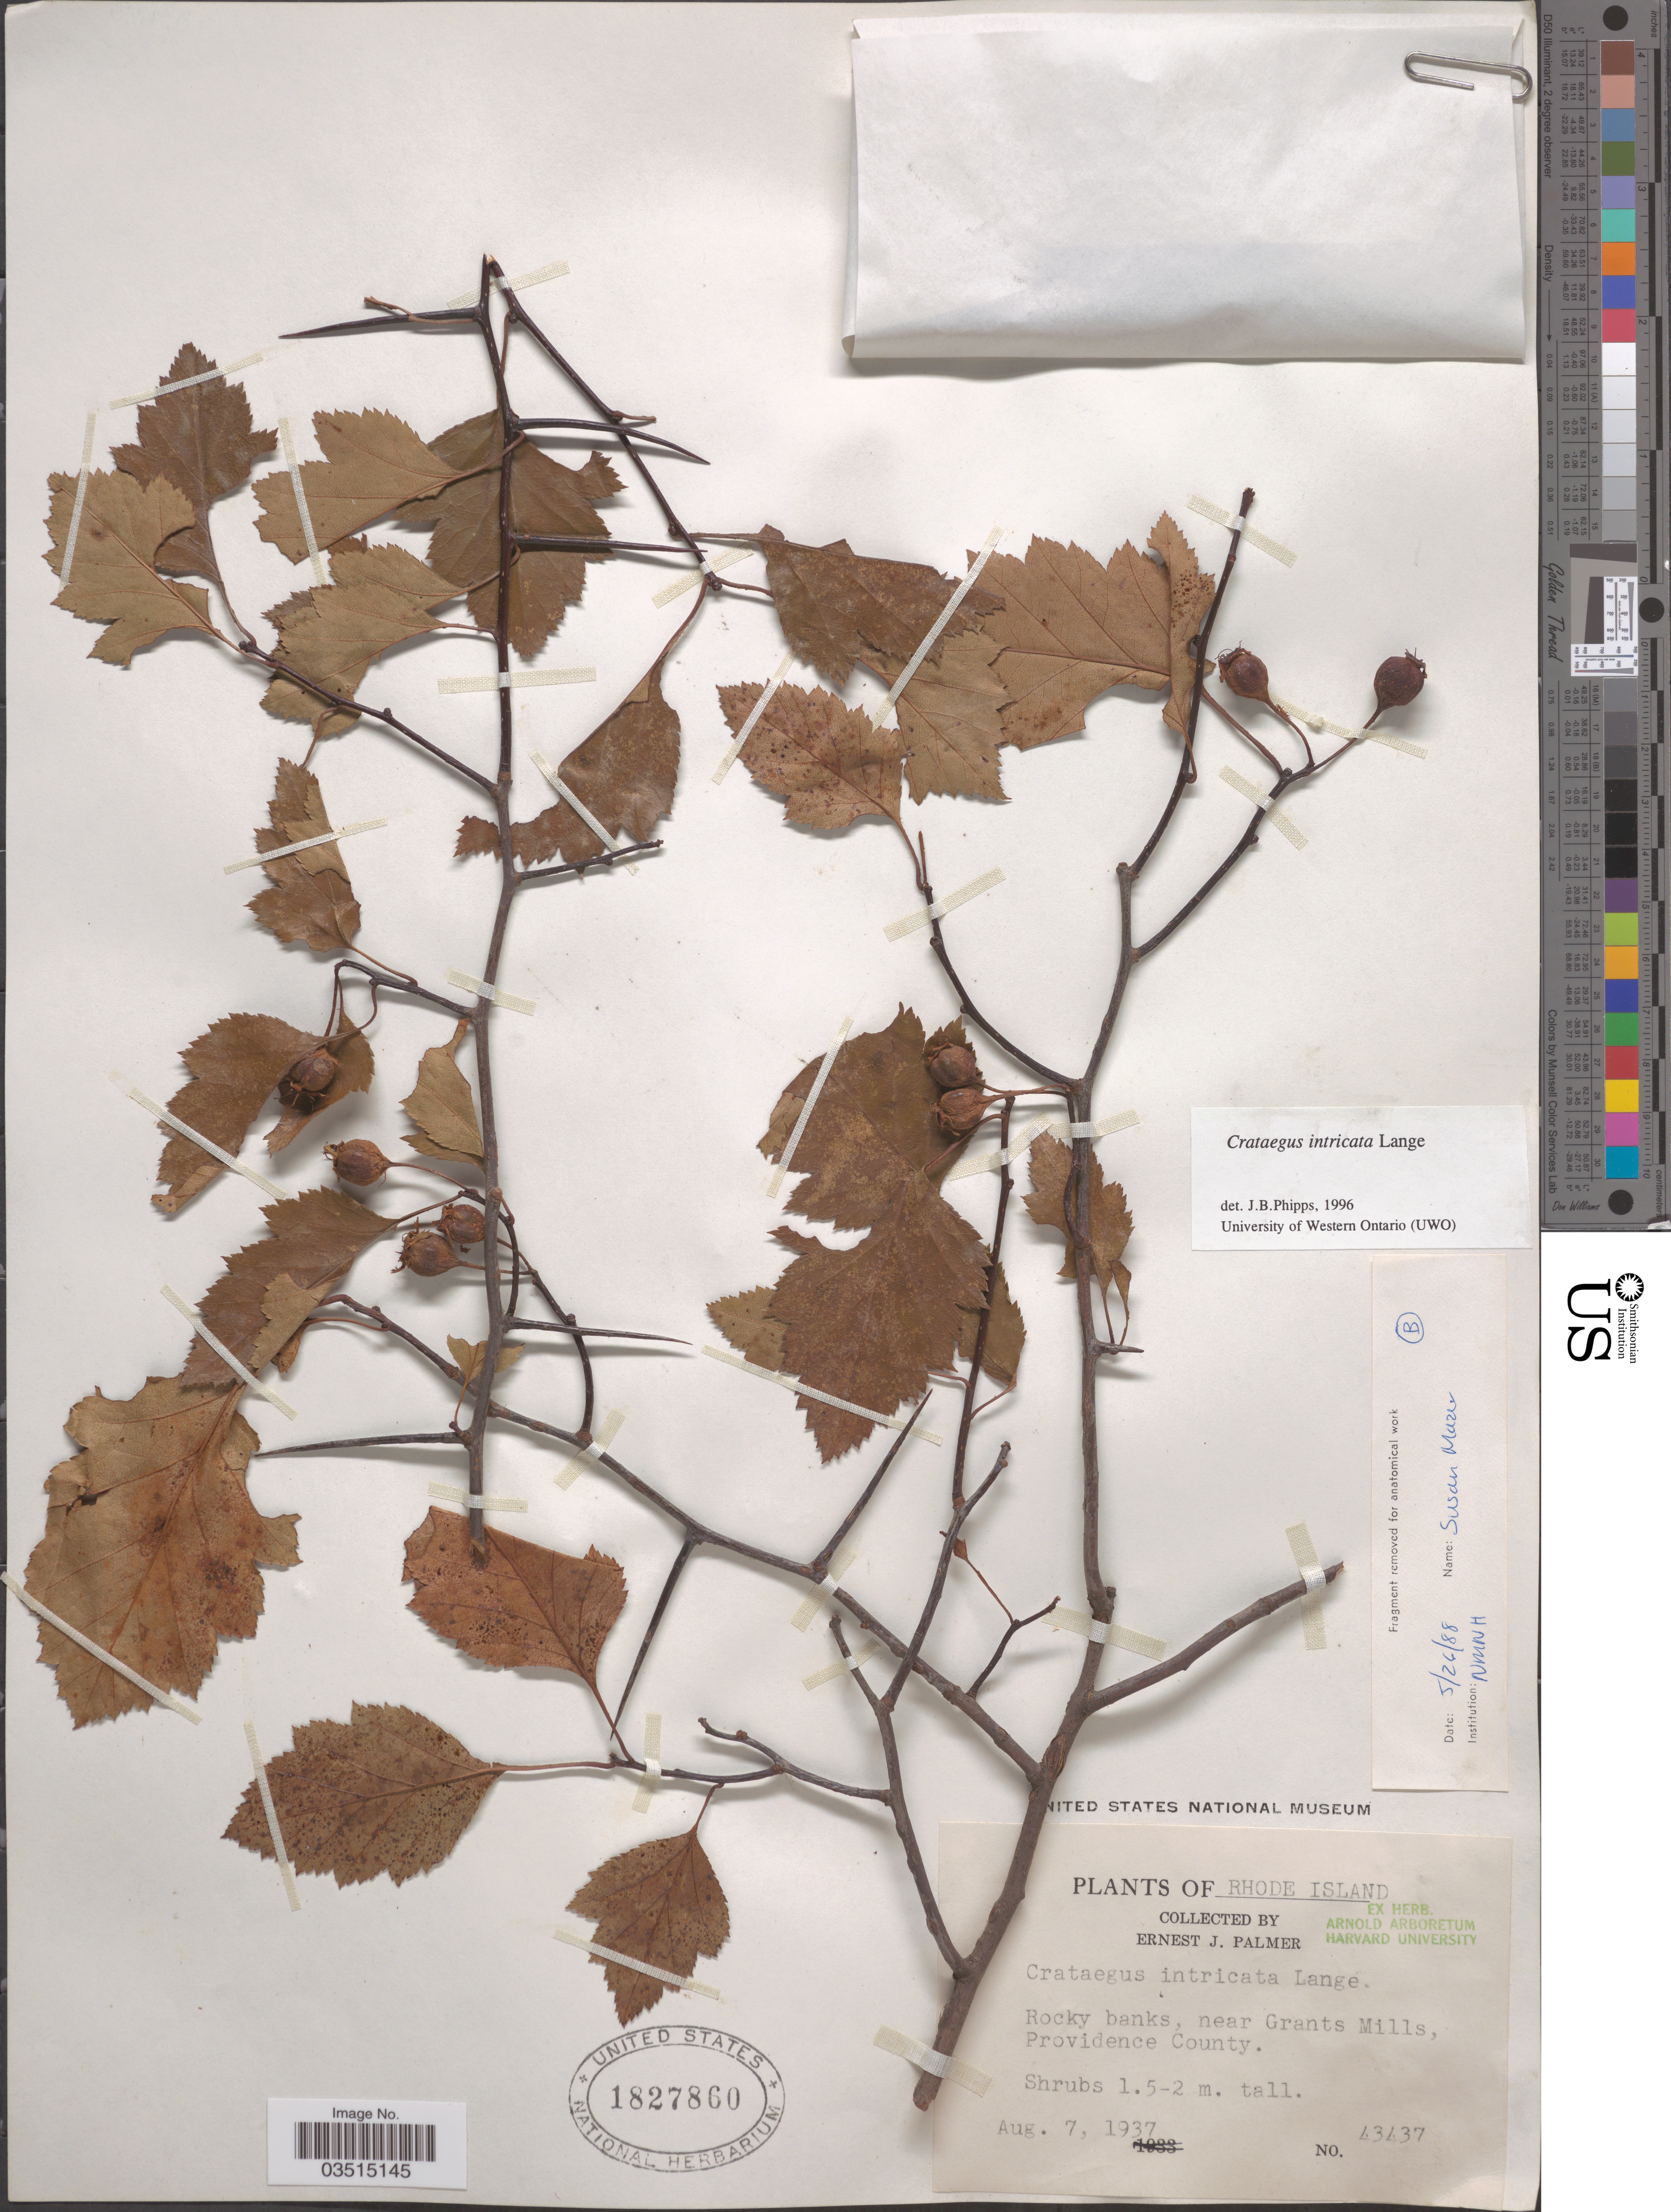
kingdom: Plantae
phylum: Tracheophyta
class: Magnoliopsida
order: Rosales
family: Rosaceae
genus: Crataegus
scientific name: Crataegus intricata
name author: Lange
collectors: E. J. Palmer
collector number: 43437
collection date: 1937-08-07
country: United States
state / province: Rhode Island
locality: Rocky banks, near Grants Mills, Providence County.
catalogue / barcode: US 1827860